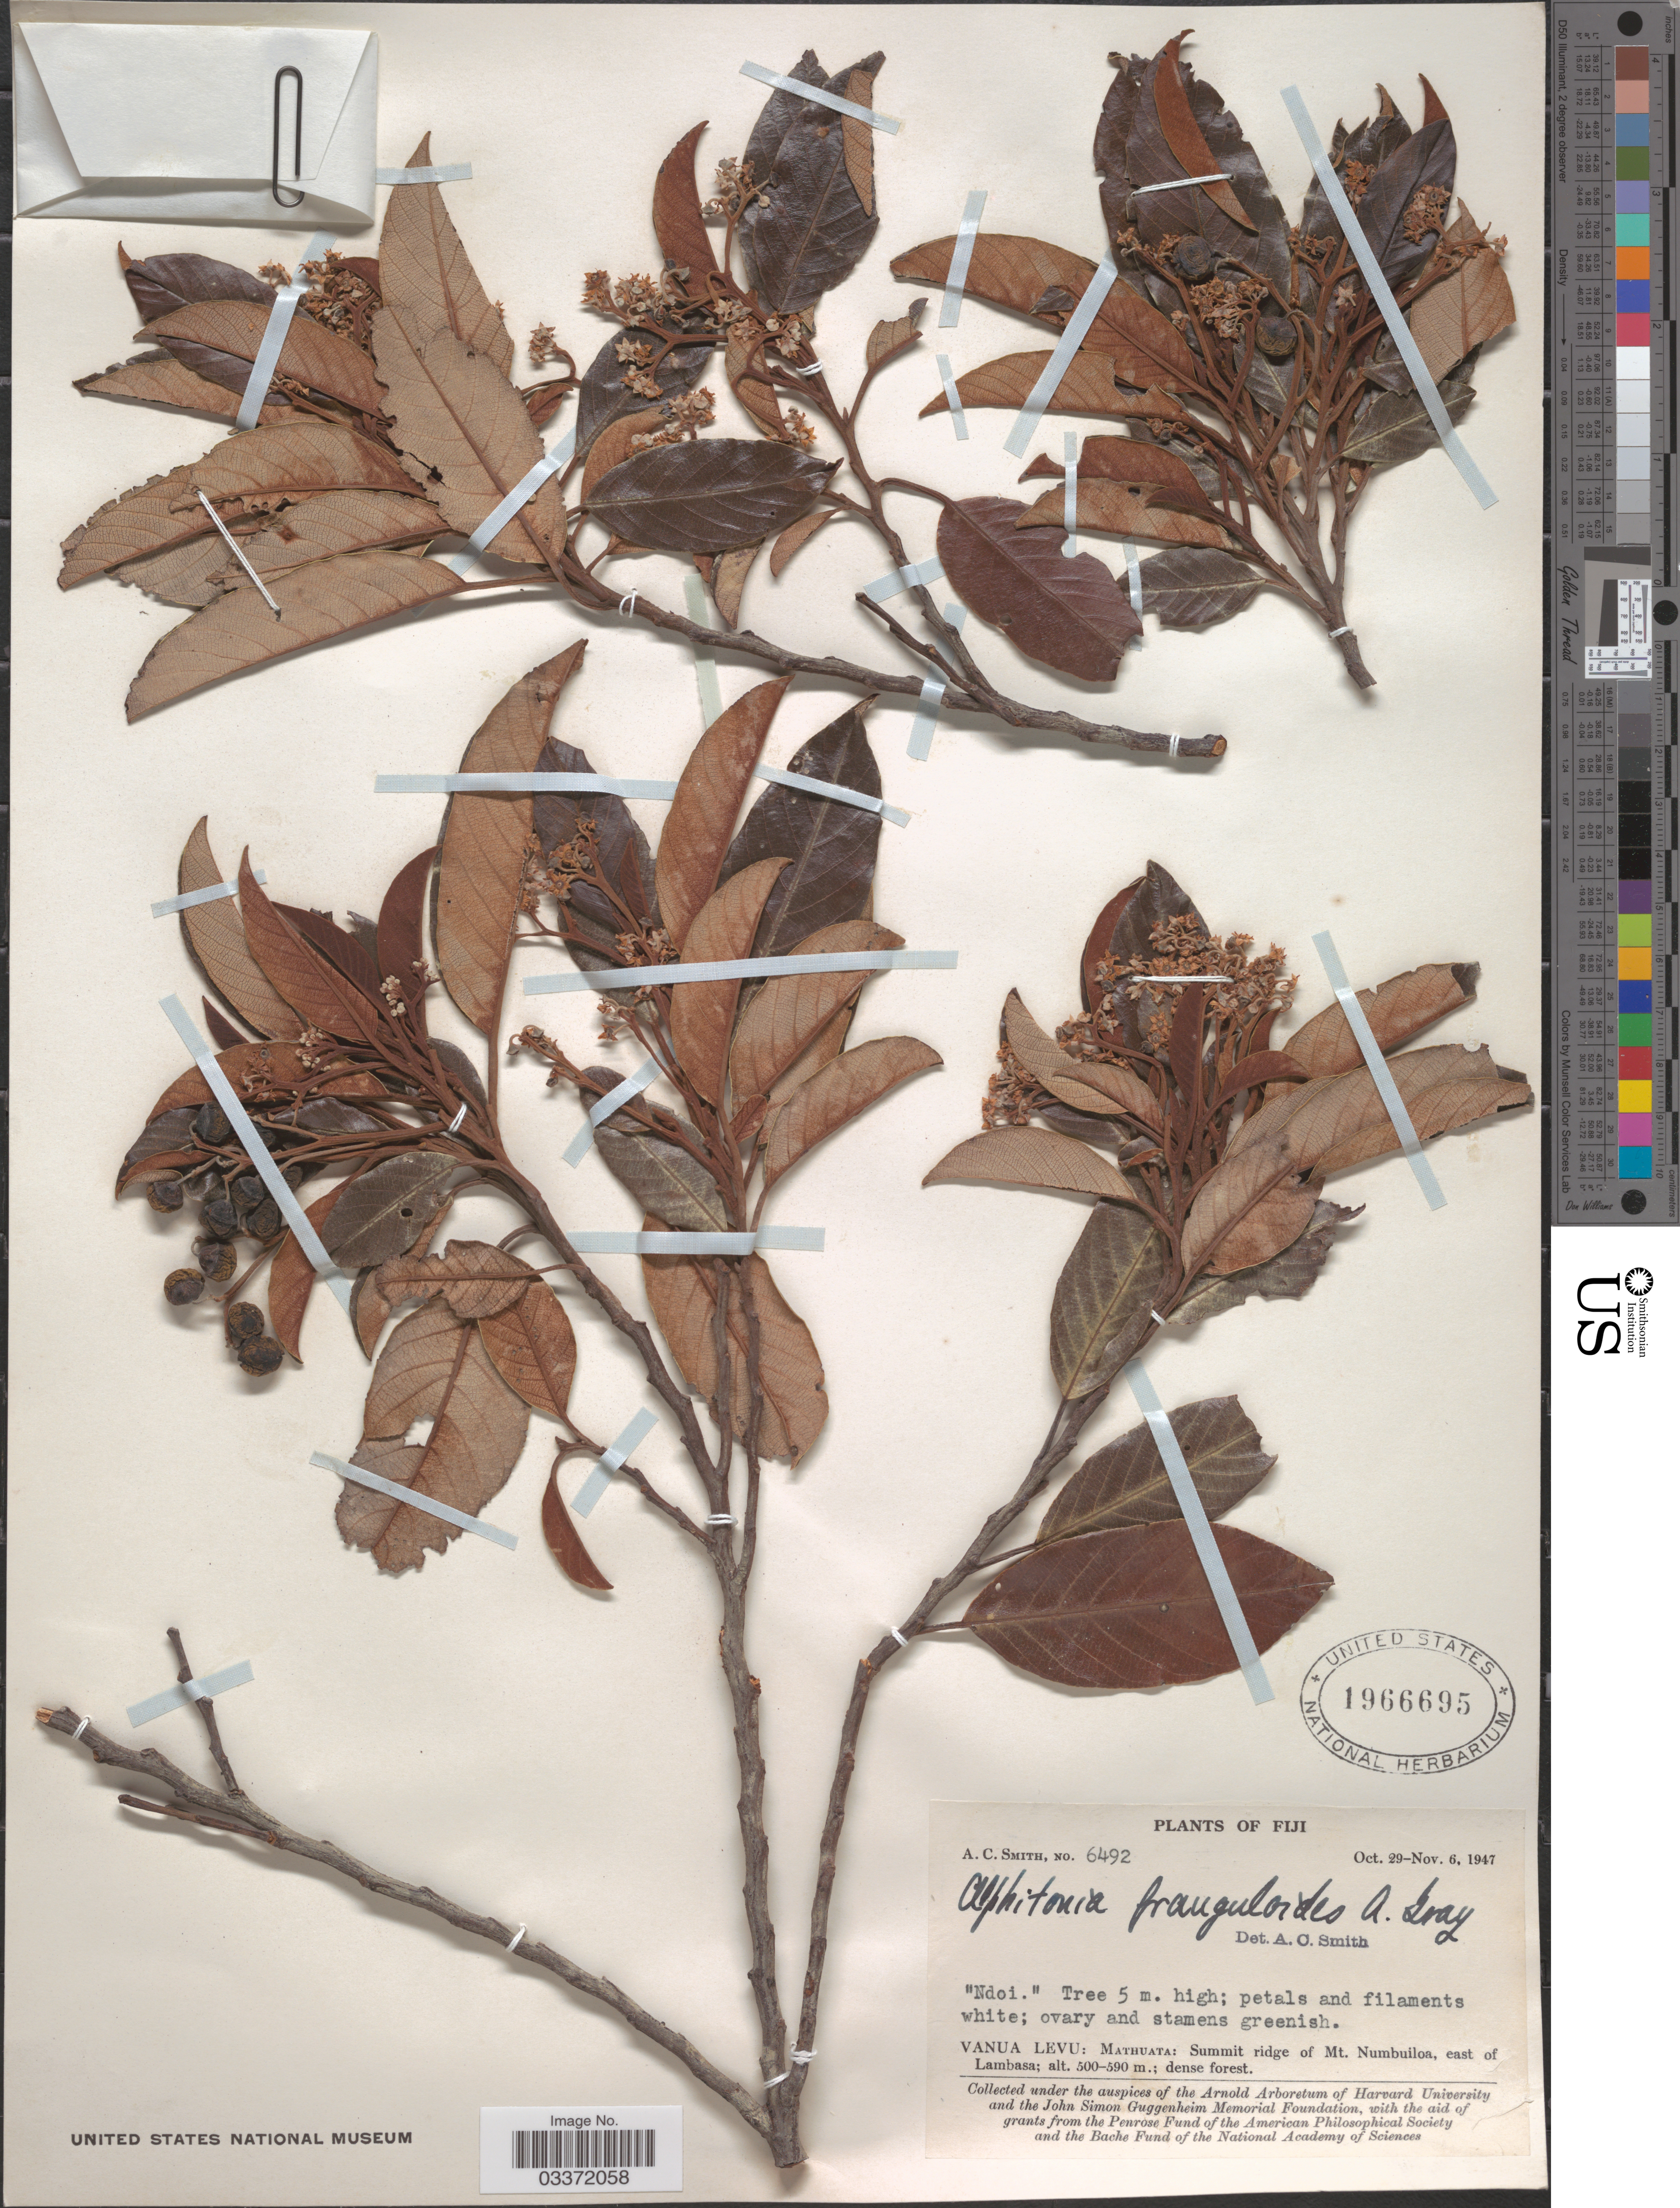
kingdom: Plantae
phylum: Tracheophyta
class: Magnoliopsida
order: Rosales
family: Rhamnaceae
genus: Alphitonia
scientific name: Alphitonia franguloides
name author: A. Gray in Wilkes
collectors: A. C. Smith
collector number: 6492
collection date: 1947-10-29/1947-11-06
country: Fiji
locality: Vanua Levu: Mathuata: Summit ridge of Mt. Numbuiloa, east of Lambasa.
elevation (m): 500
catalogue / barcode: US 1966695